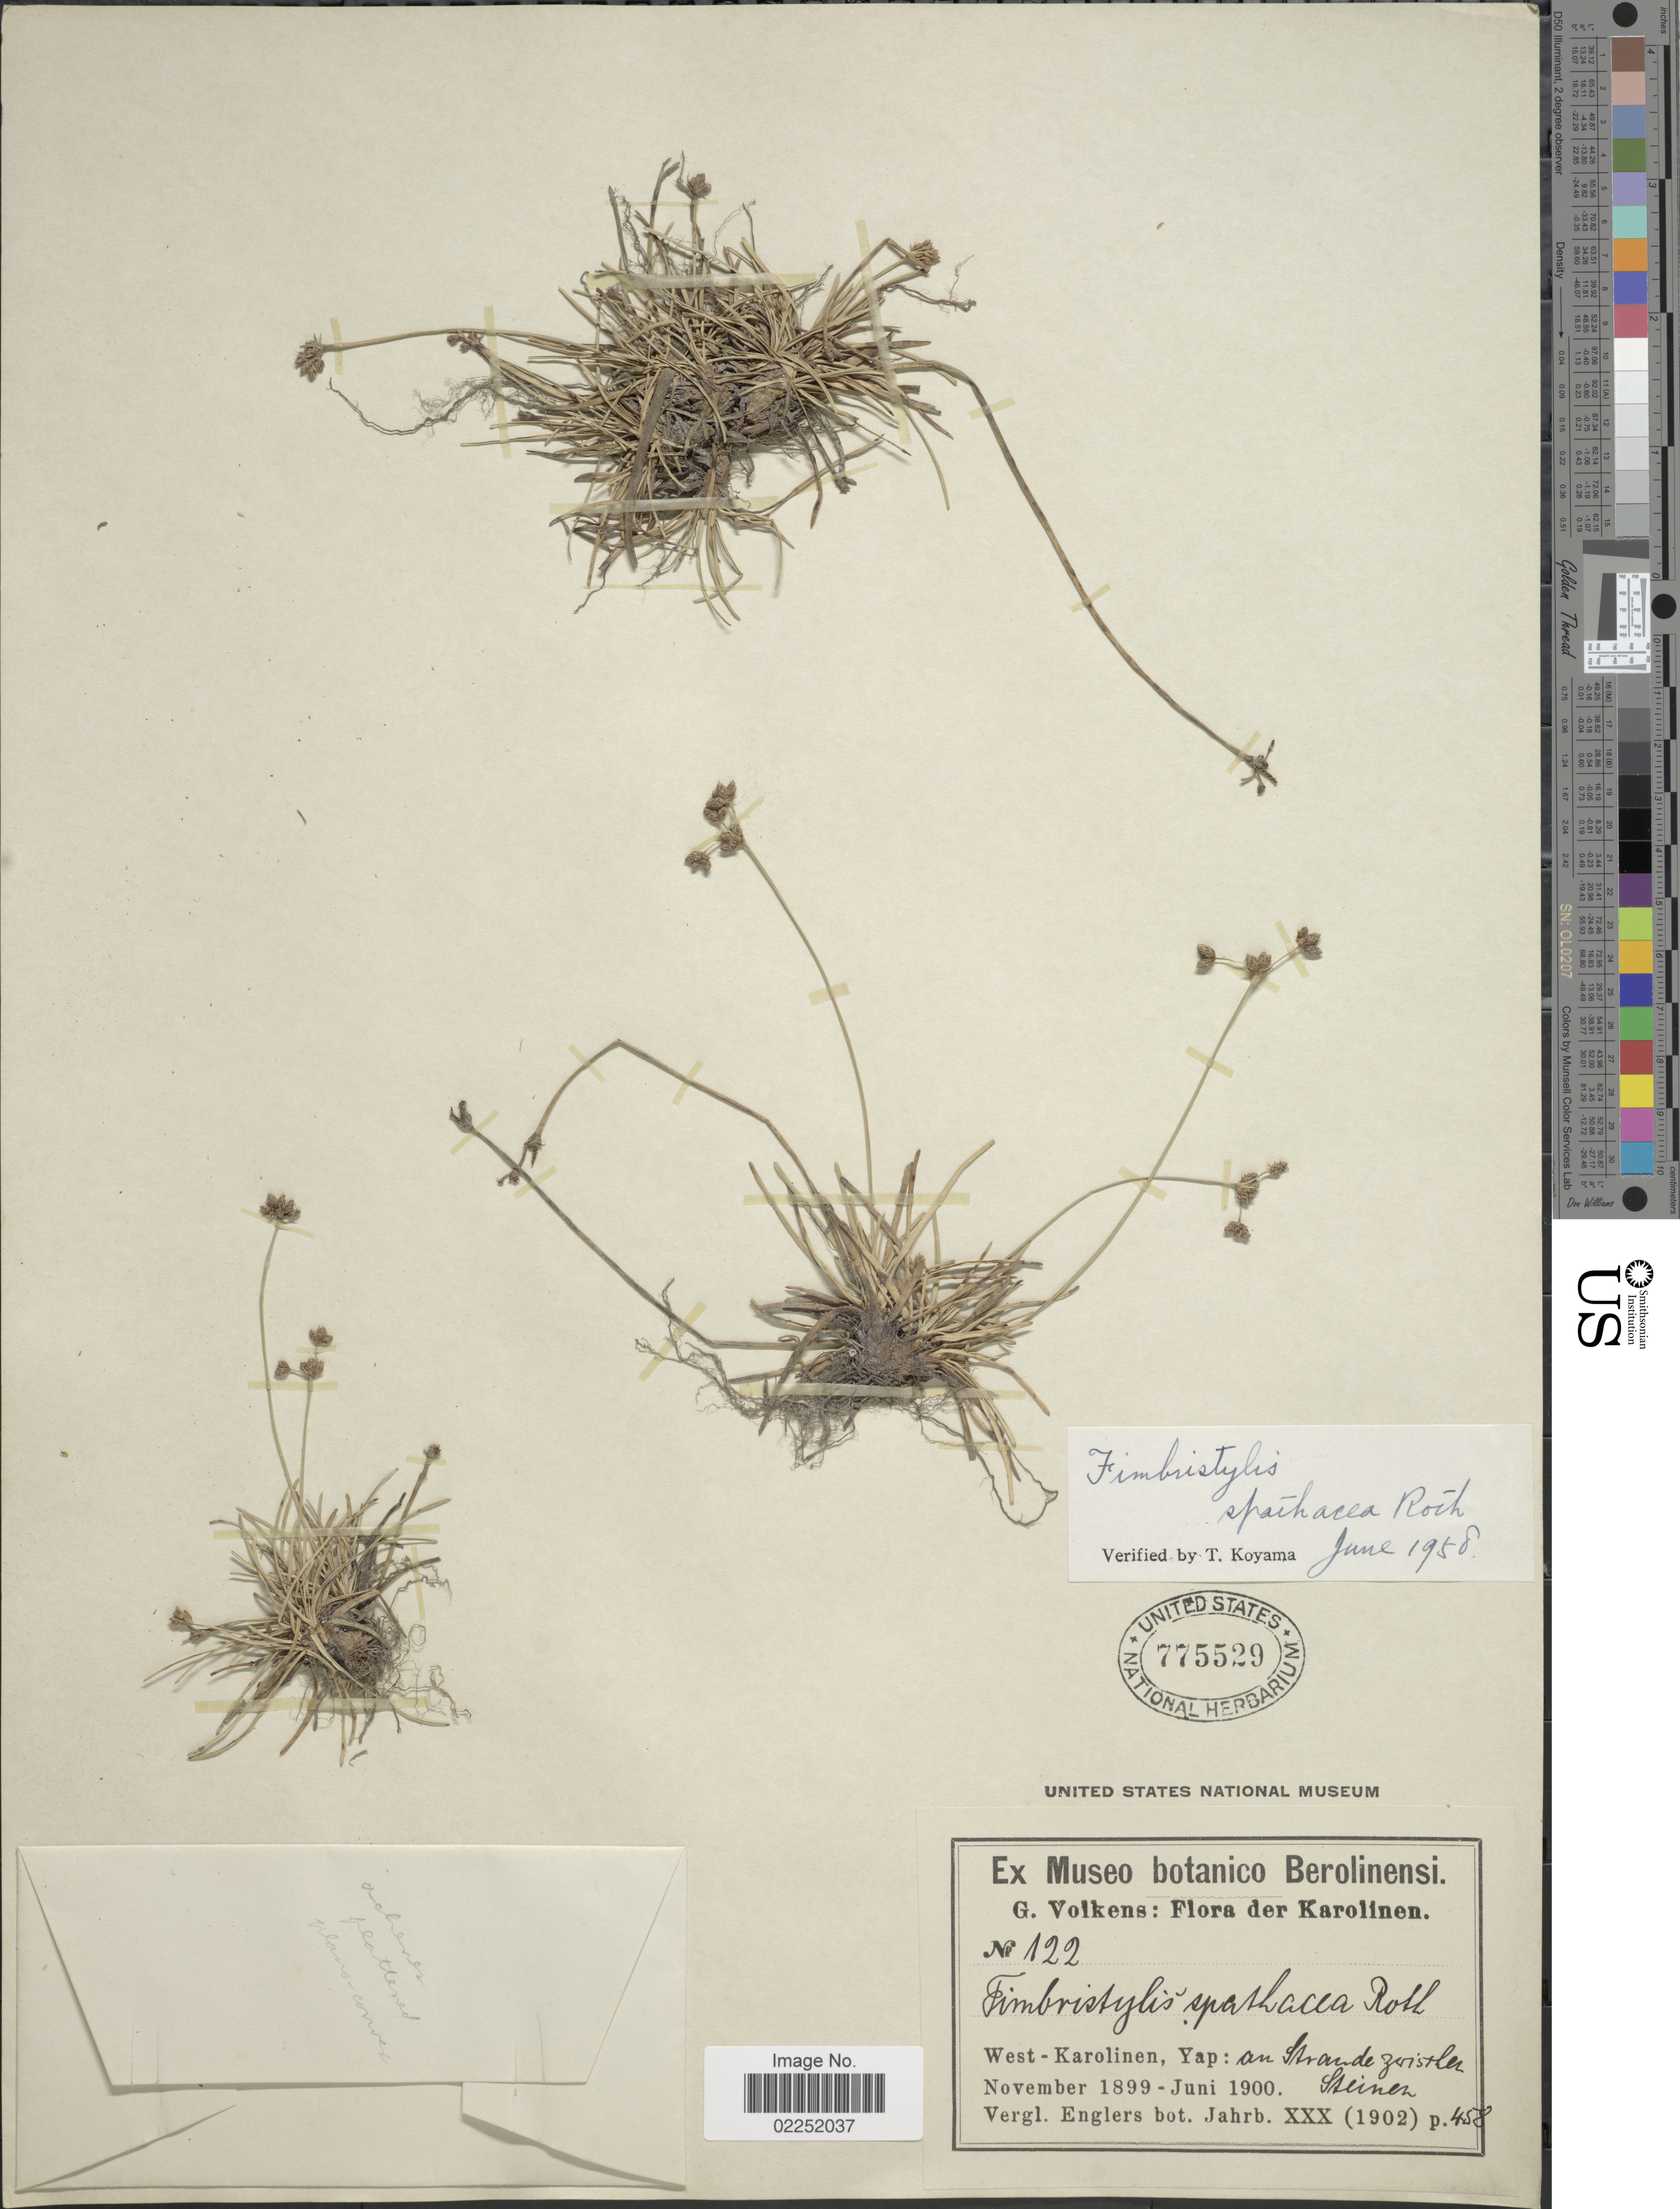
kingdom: Plantae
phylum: Tracheophyta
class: Liliopsida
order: Poales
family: Cyperaceae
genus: Fimbristylis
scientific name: Fimbristylis cymosa subsp. spathacea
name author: (Roth) T. Koyama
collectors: G. Volkens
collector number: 122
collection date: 1899-11/1900-06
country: Micronesia, Federated States of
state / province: Yap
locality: Karolinen, West-Karolinen: an Strande zirsther, Steinen [interpreted]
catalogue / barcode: US 775529